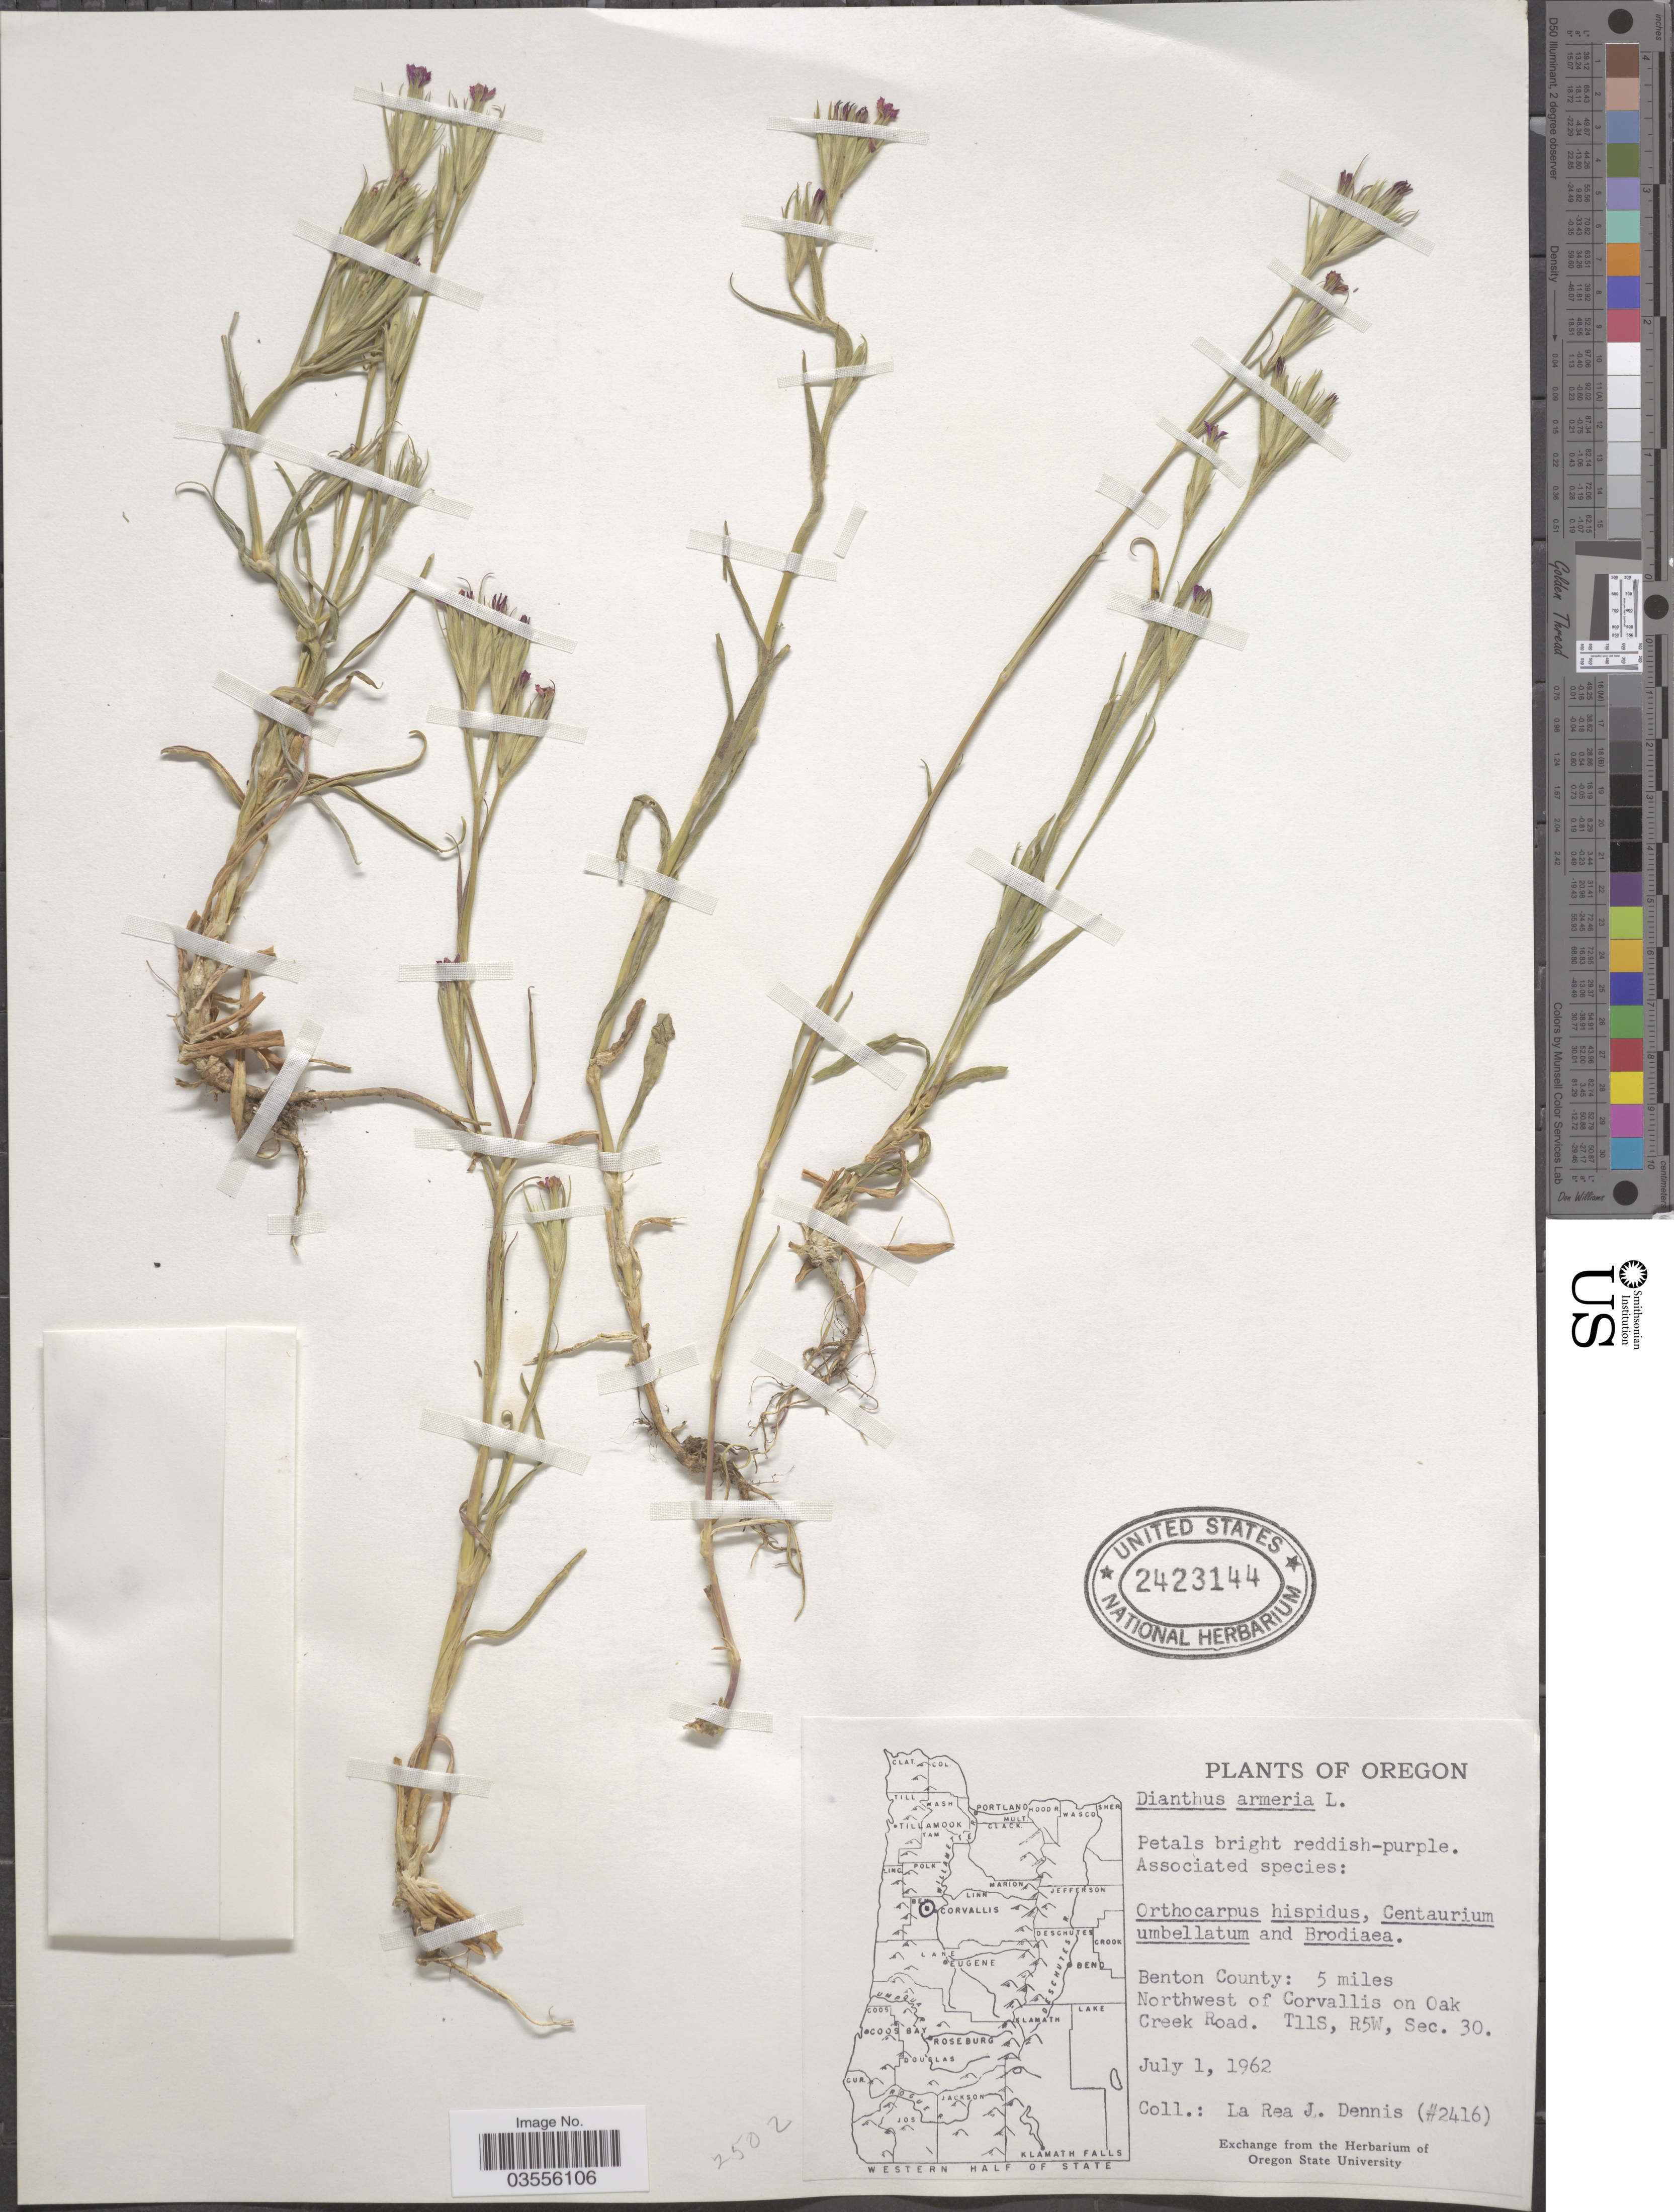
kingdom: Plantae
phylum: Tracheophyta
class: Magnoliopsida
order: Caryophyllales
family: Caryophyllaceae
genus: Dianthus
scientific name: Dianthus armeria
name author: L.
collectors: L. Dennis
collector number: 2416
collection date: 1962-07-01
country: United States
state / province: Oregon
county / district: Benton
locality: Benton County: 5 miles Northwest of Corvallis on Oak Creek Road. T11S, R5W, Sec. 30.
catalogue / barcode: US 2423144